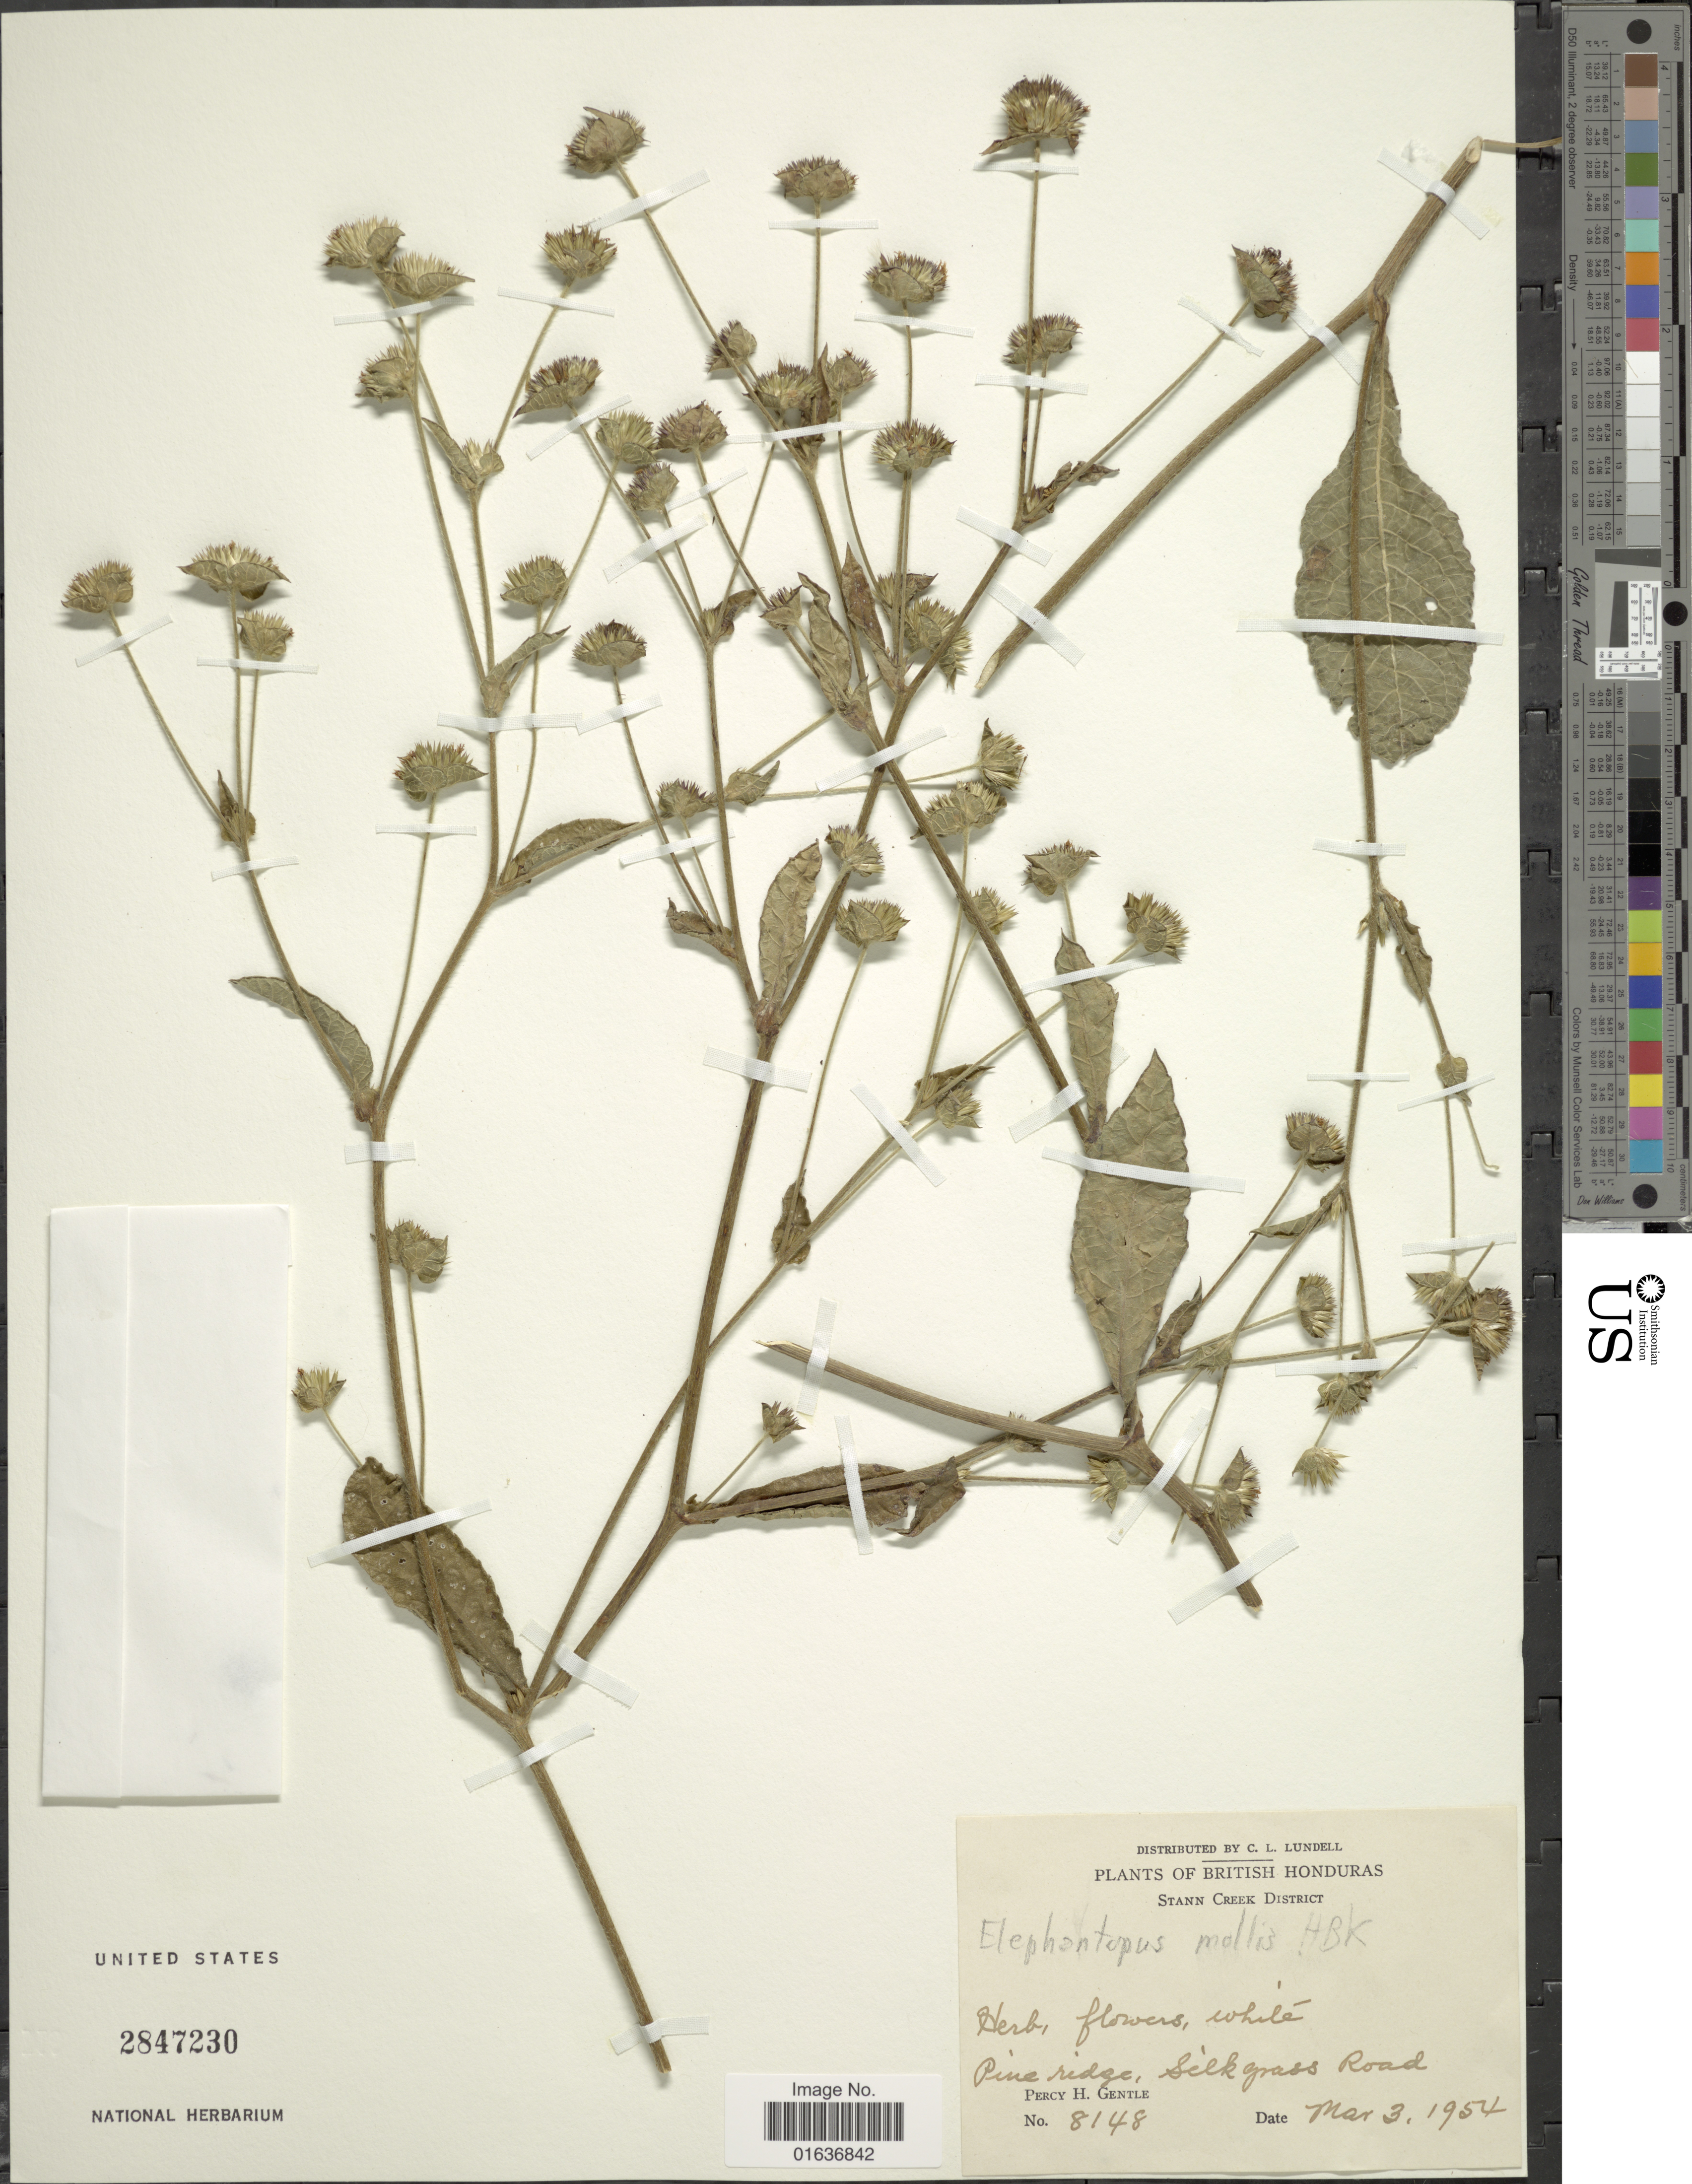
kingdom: Plantae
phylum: Tracheophyta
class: Magnoliopsida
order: Asterales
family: Asteraceae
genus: Elephantopus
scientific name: Elephantopus mollis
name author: Kunth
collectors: P. H. Gentle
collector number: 8148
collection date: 1954-03-03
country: Belize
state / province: Stann Creek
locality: British Honduras, Stann Creek District, Pine ridge, silk grass Road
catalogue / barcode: US 2847230